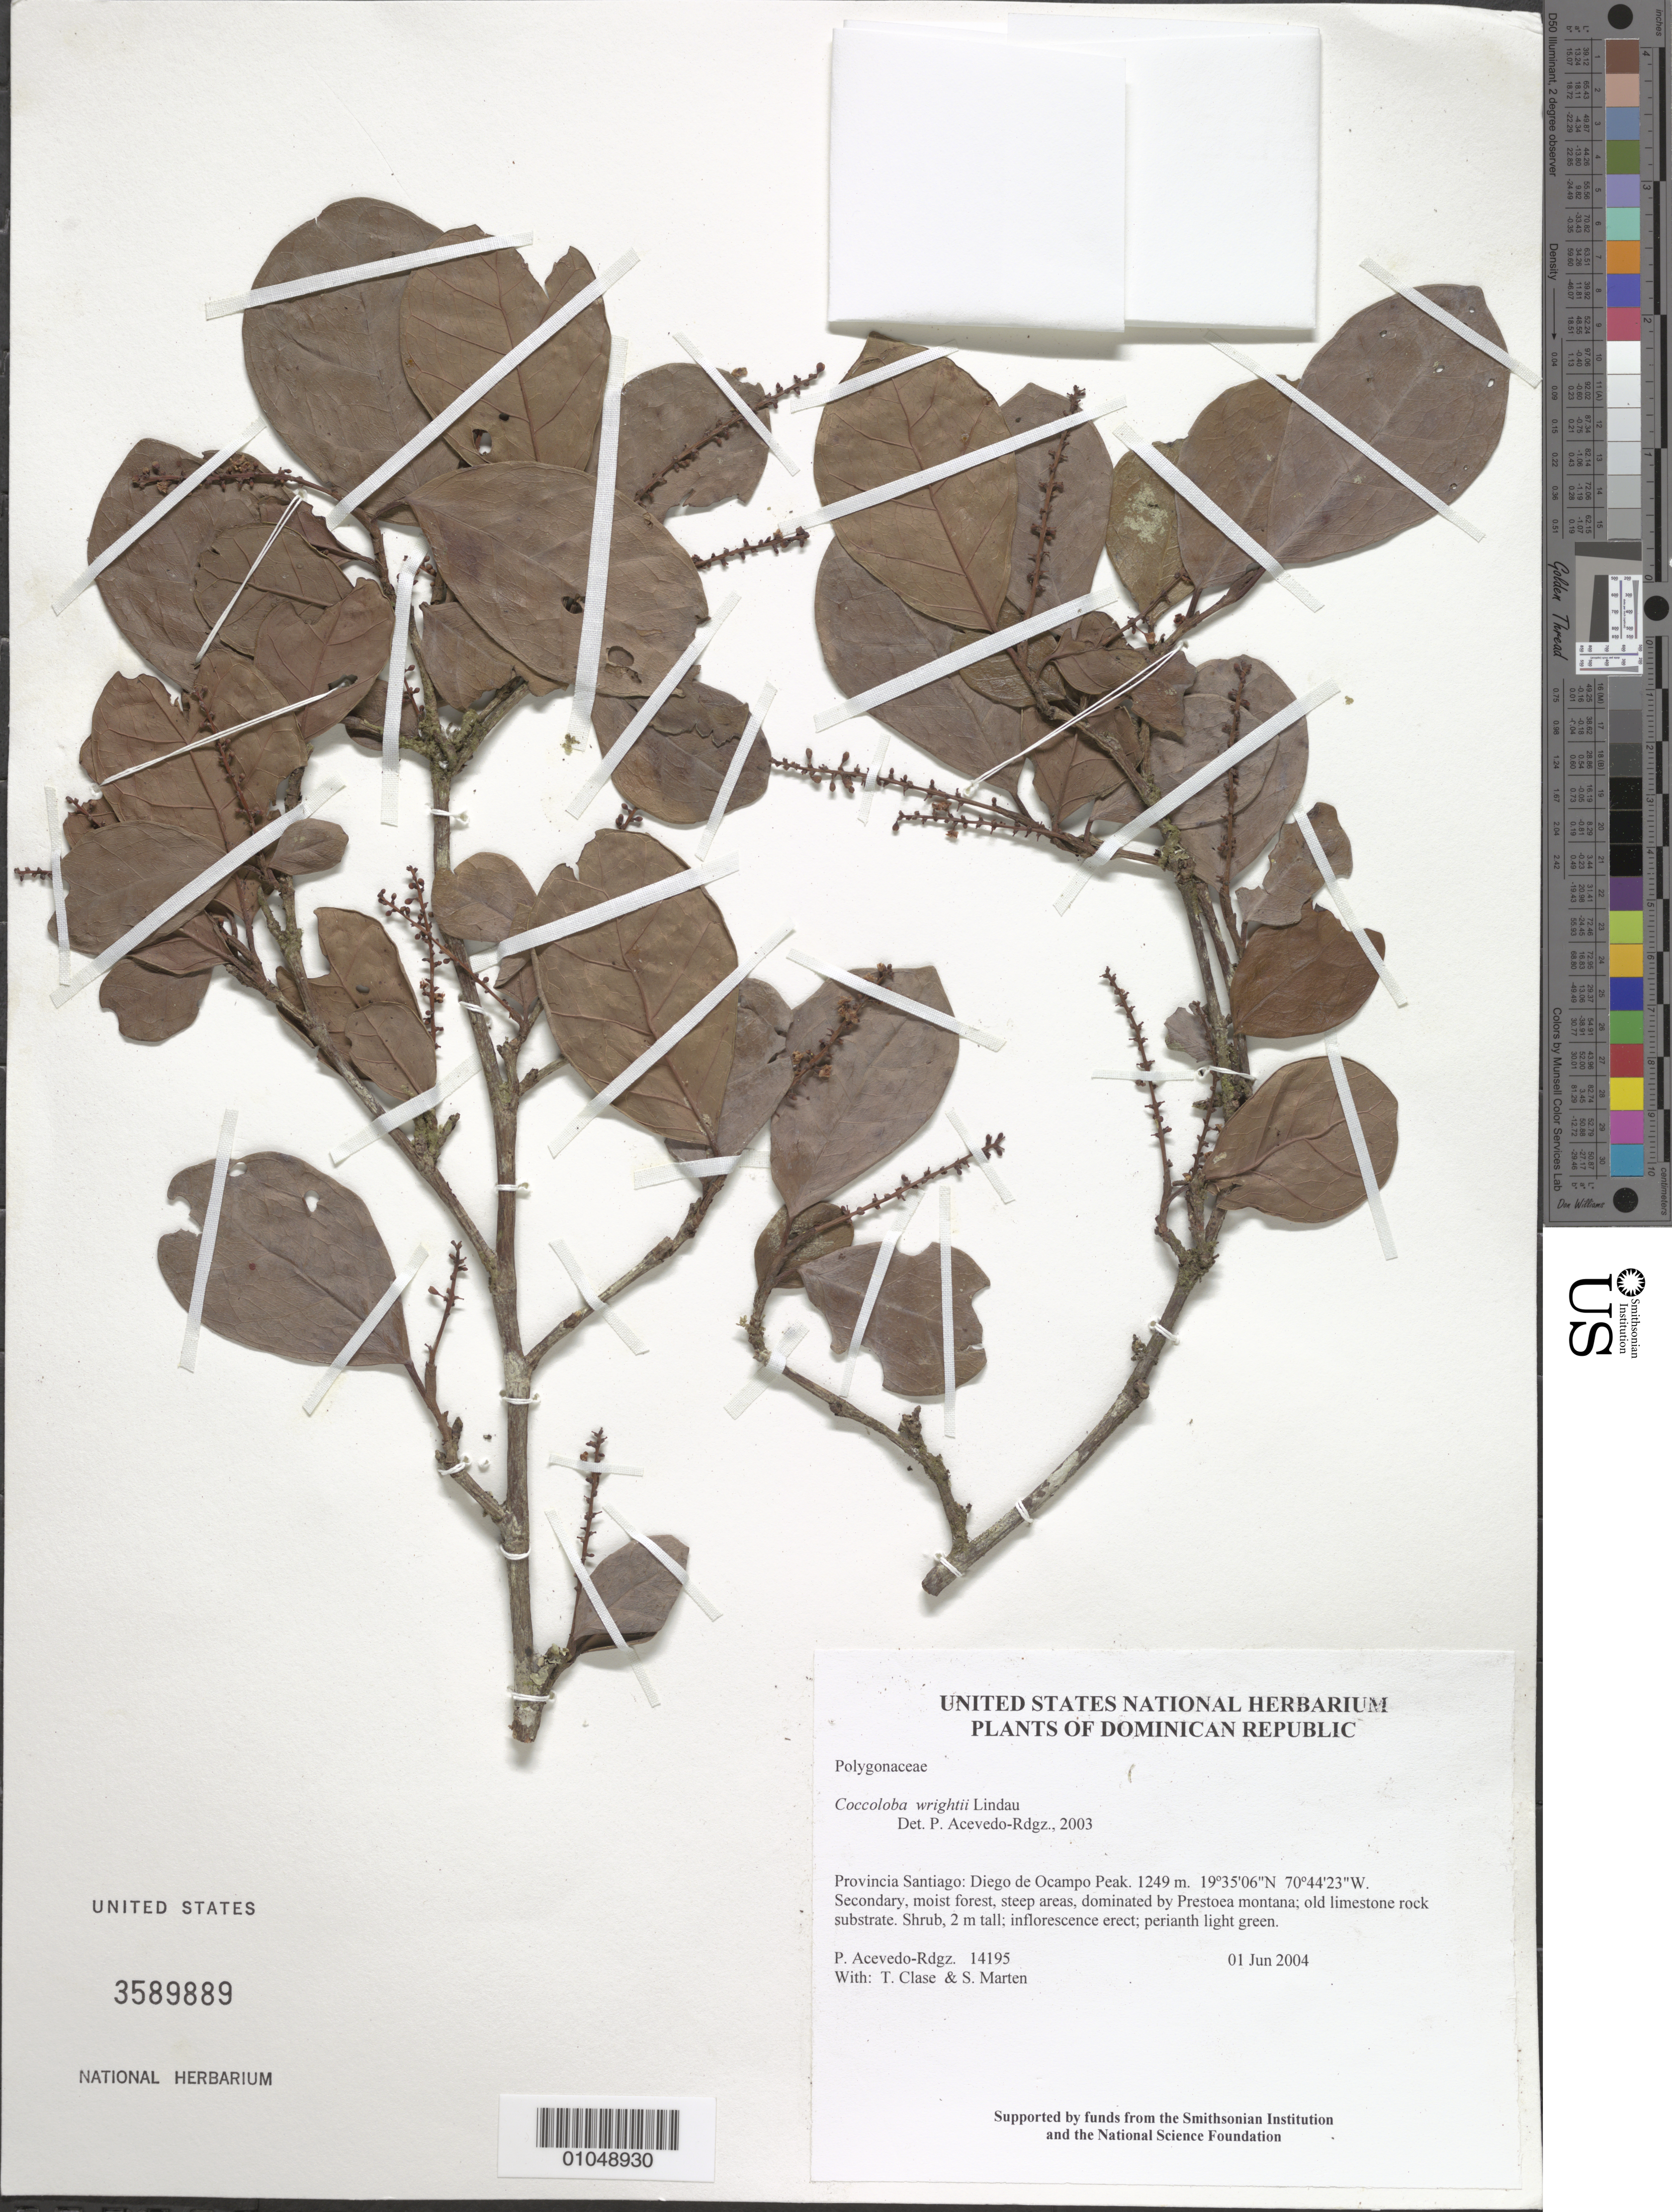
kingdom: Plantae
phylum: Tracheophyta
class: Magnoliopsida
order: Caryophyllales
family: Polygonaceae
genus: Coccoloba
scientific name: Coccoloba wrightii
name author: Lindau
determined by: Acevedo-Rodríguez, P., (BOT), Smithsonian Institution - National Museum of Natural History (UNITED STATES)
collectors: P. Acevedo-Rodr., T. Clase & S. Marten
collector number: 14195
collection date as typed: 01 Jun 2004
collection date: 2004-06-01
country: Dominican Republic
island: Hispaniola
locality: Provincia Santiago: Diego de Ocampo Peak.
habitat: Secondary, moist forest, steep areas, dominated by Prestoea montana; old limestone rock substrate.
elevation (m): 1249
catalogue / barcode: US 3589889